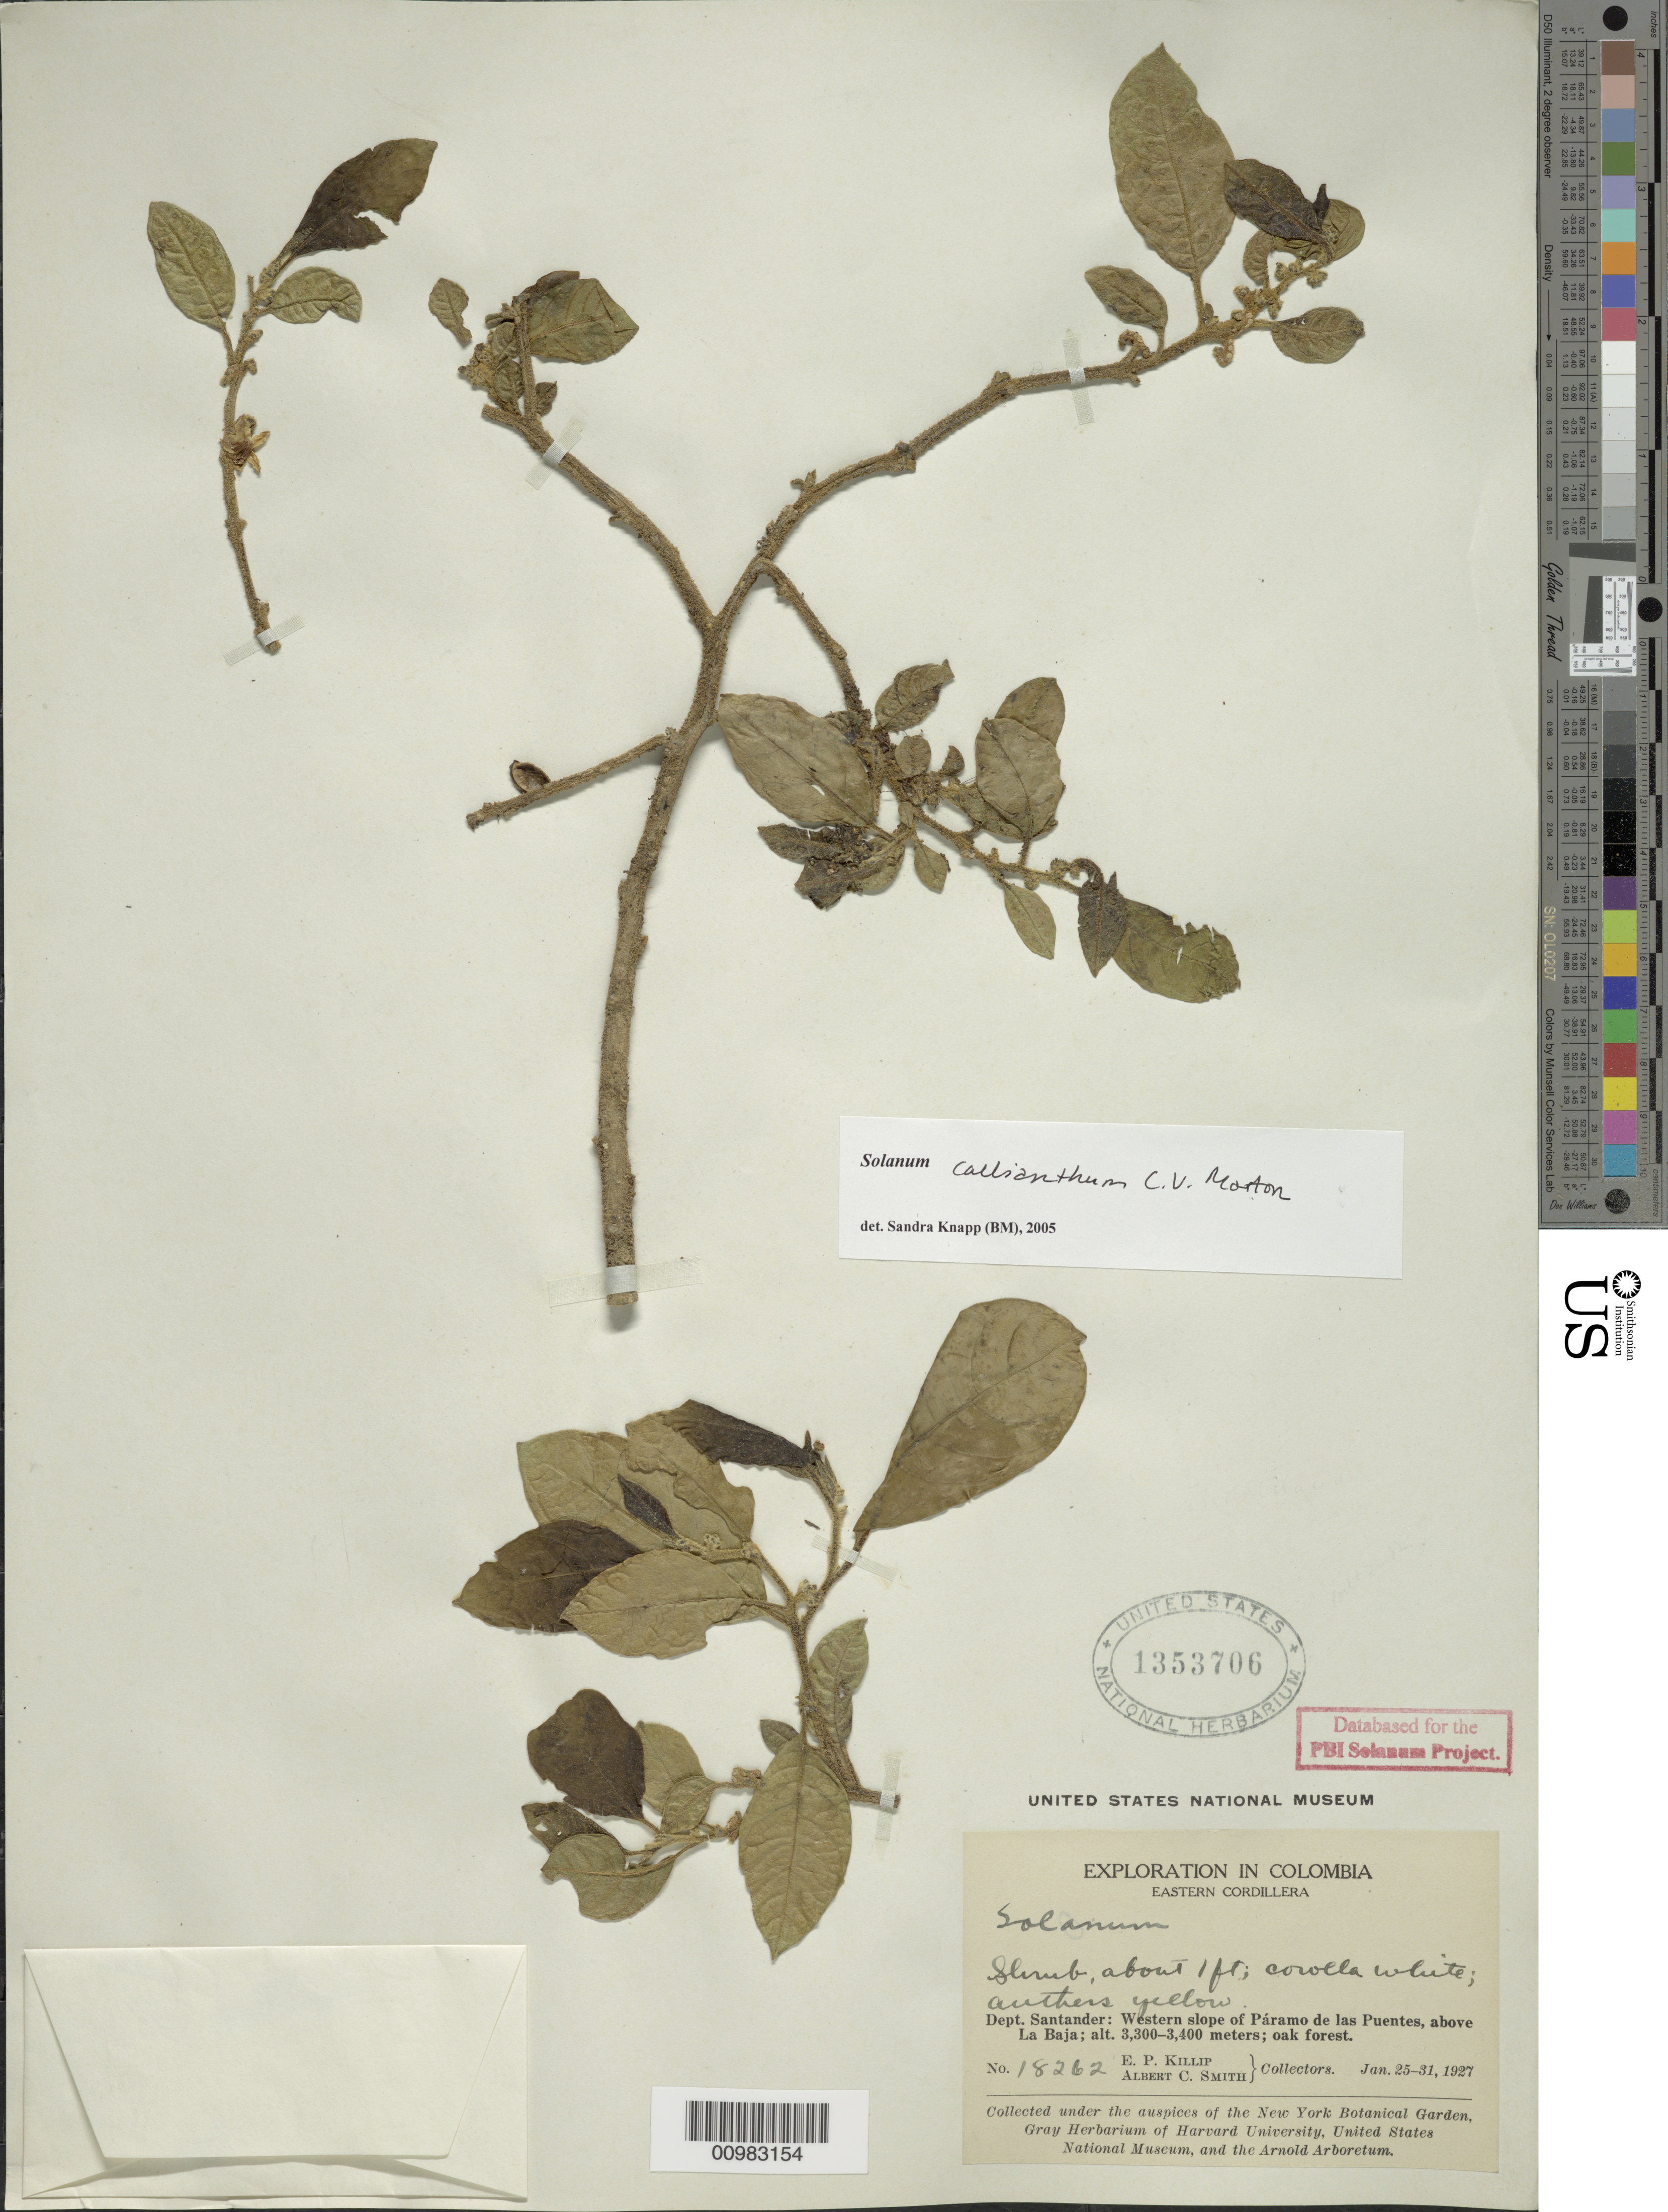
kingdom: Plantae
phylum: Tracheophyta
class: Magnoliopsida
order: Solanales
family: Solanaceae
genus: Solanum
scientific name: Solanum callianthum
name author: C.V. Morton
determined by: Knapp, S. D.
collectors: E. P. Killip & A. C. Smith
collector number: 18262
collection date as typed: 25 Jan 1937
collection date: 1937-01-25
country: Colombia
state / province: Santander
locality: western slope of Páramo de los Puentes, above La Baja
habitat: oak forest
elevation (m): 3300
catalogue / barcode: US 1353706